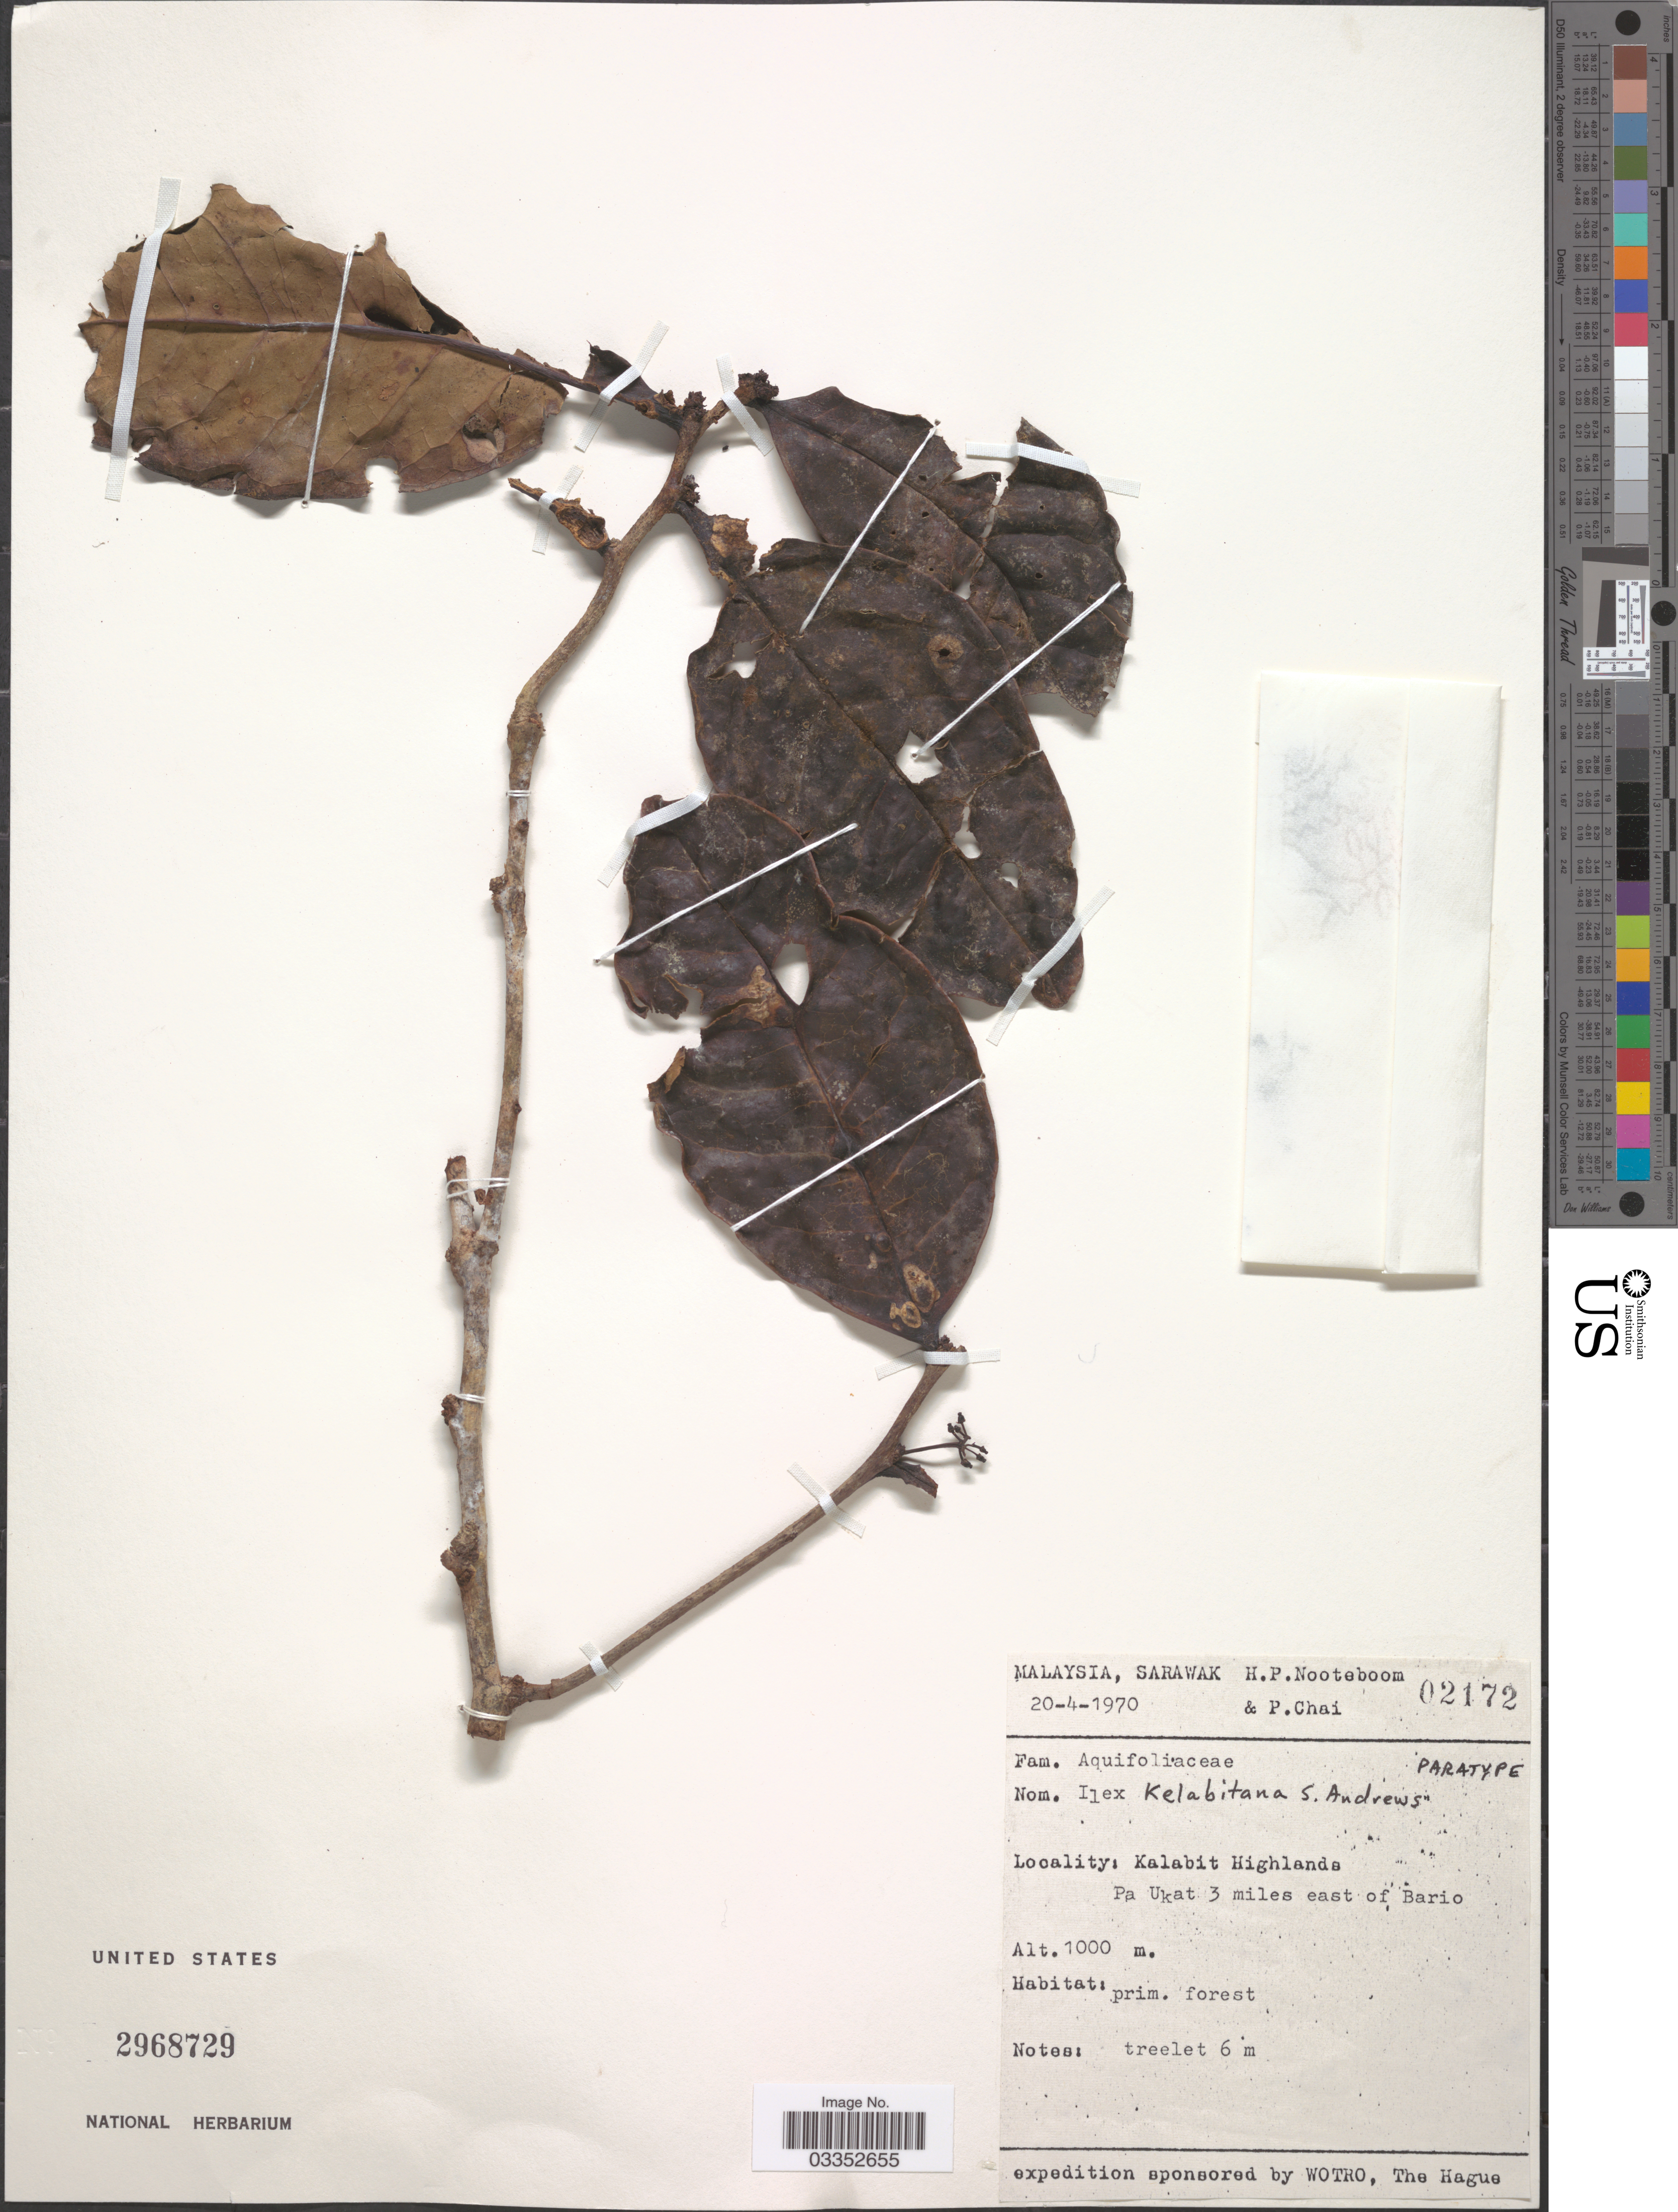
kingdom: Plantae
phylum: Tracheophyta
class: Magnoliopsida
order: Aquifoliales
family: Aquifoliaceae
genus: Ilex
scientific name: Ilex kelabitana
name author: S. Andrews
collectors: H. P. Nooteboom & P. Chai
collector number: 02172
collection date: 1970-04-20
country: Malaysia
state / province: Sarawak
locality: Kalabit Highlands. Pa Ukat 3 miles east of Bario.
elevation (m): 1000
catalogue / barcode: US 2968729